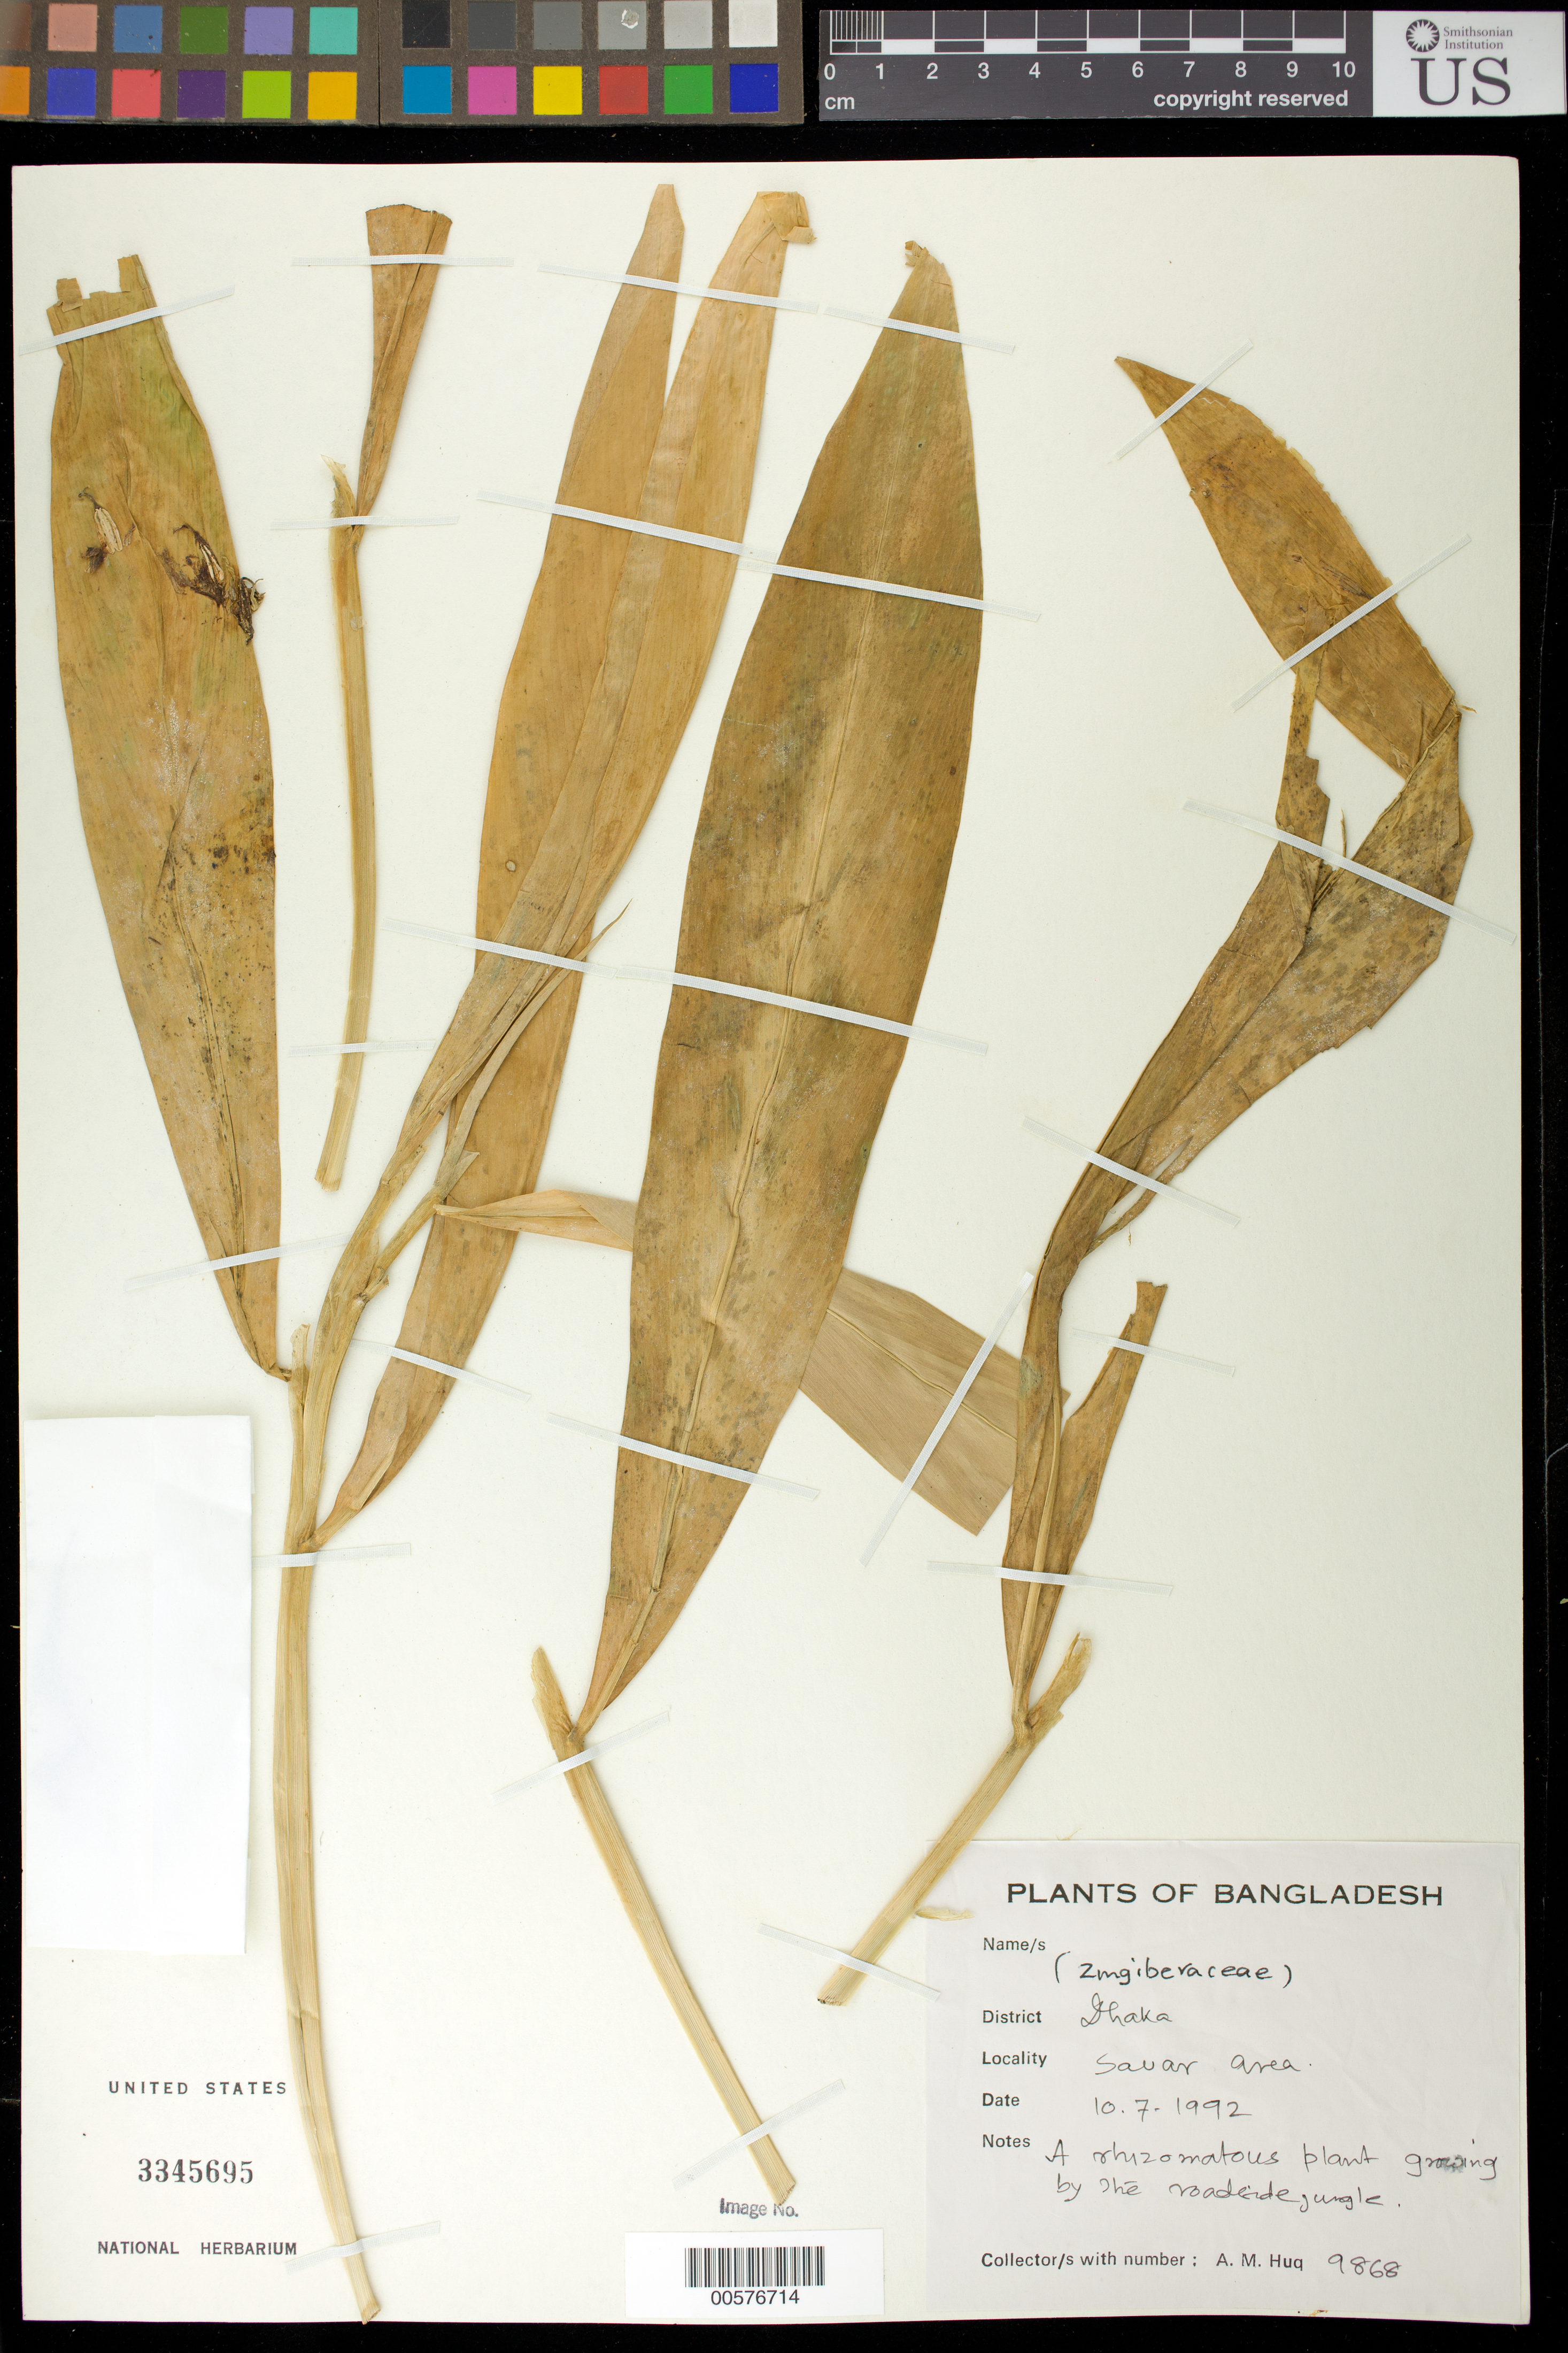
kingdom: Plantae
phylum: Tracheophyta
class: Liliopsida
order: Zingiberales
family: Zingiberaceae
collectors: A. M. Huq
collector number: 9869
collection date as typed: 10 Jul 1992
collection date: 1992-07-10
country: Bangladesh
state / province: Dhaka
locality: Savar area.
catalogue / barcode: US 3345695